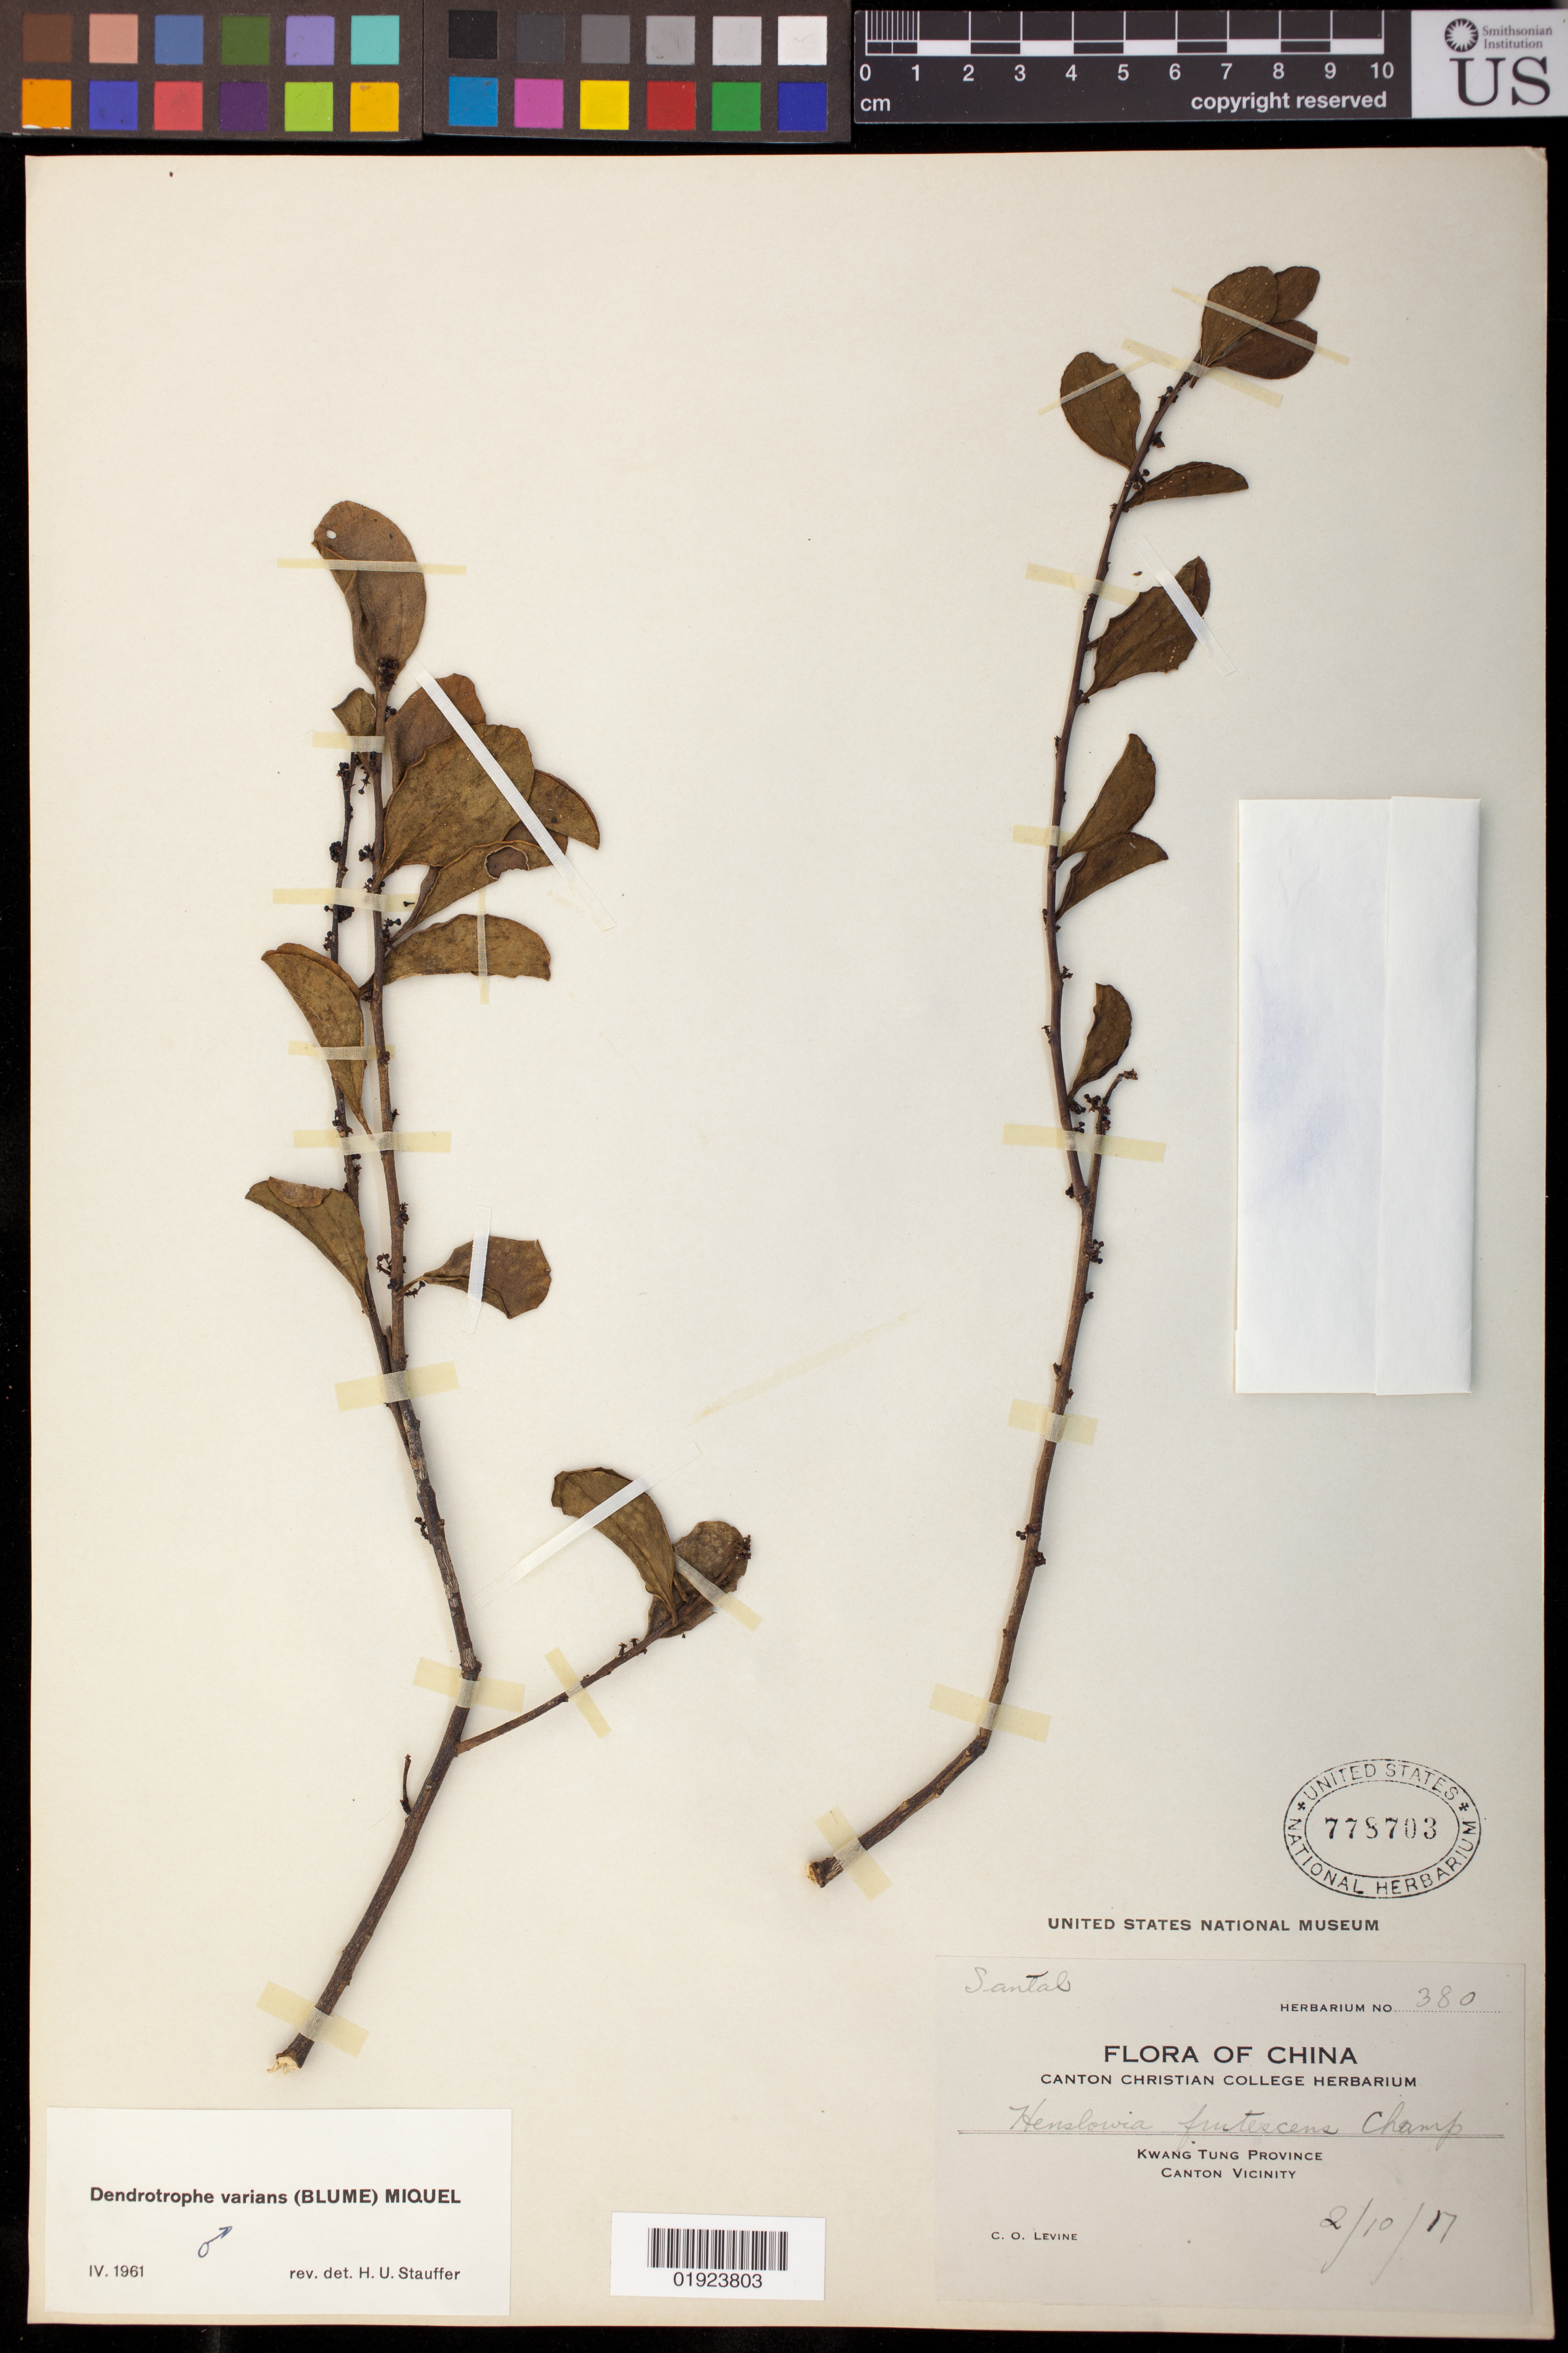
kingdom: Plantae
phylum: Tracheophyta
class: Magnoliopsida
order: Santalales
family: Amphorogynaceae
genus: Dendrotrophe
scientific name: Dendrotrophe varians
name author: (Blume) Miq.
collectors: C. O. Levine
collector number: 380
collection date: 1917-02-10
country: China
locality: Kwang Tung [Guangdong]Province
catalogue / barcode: US 778703